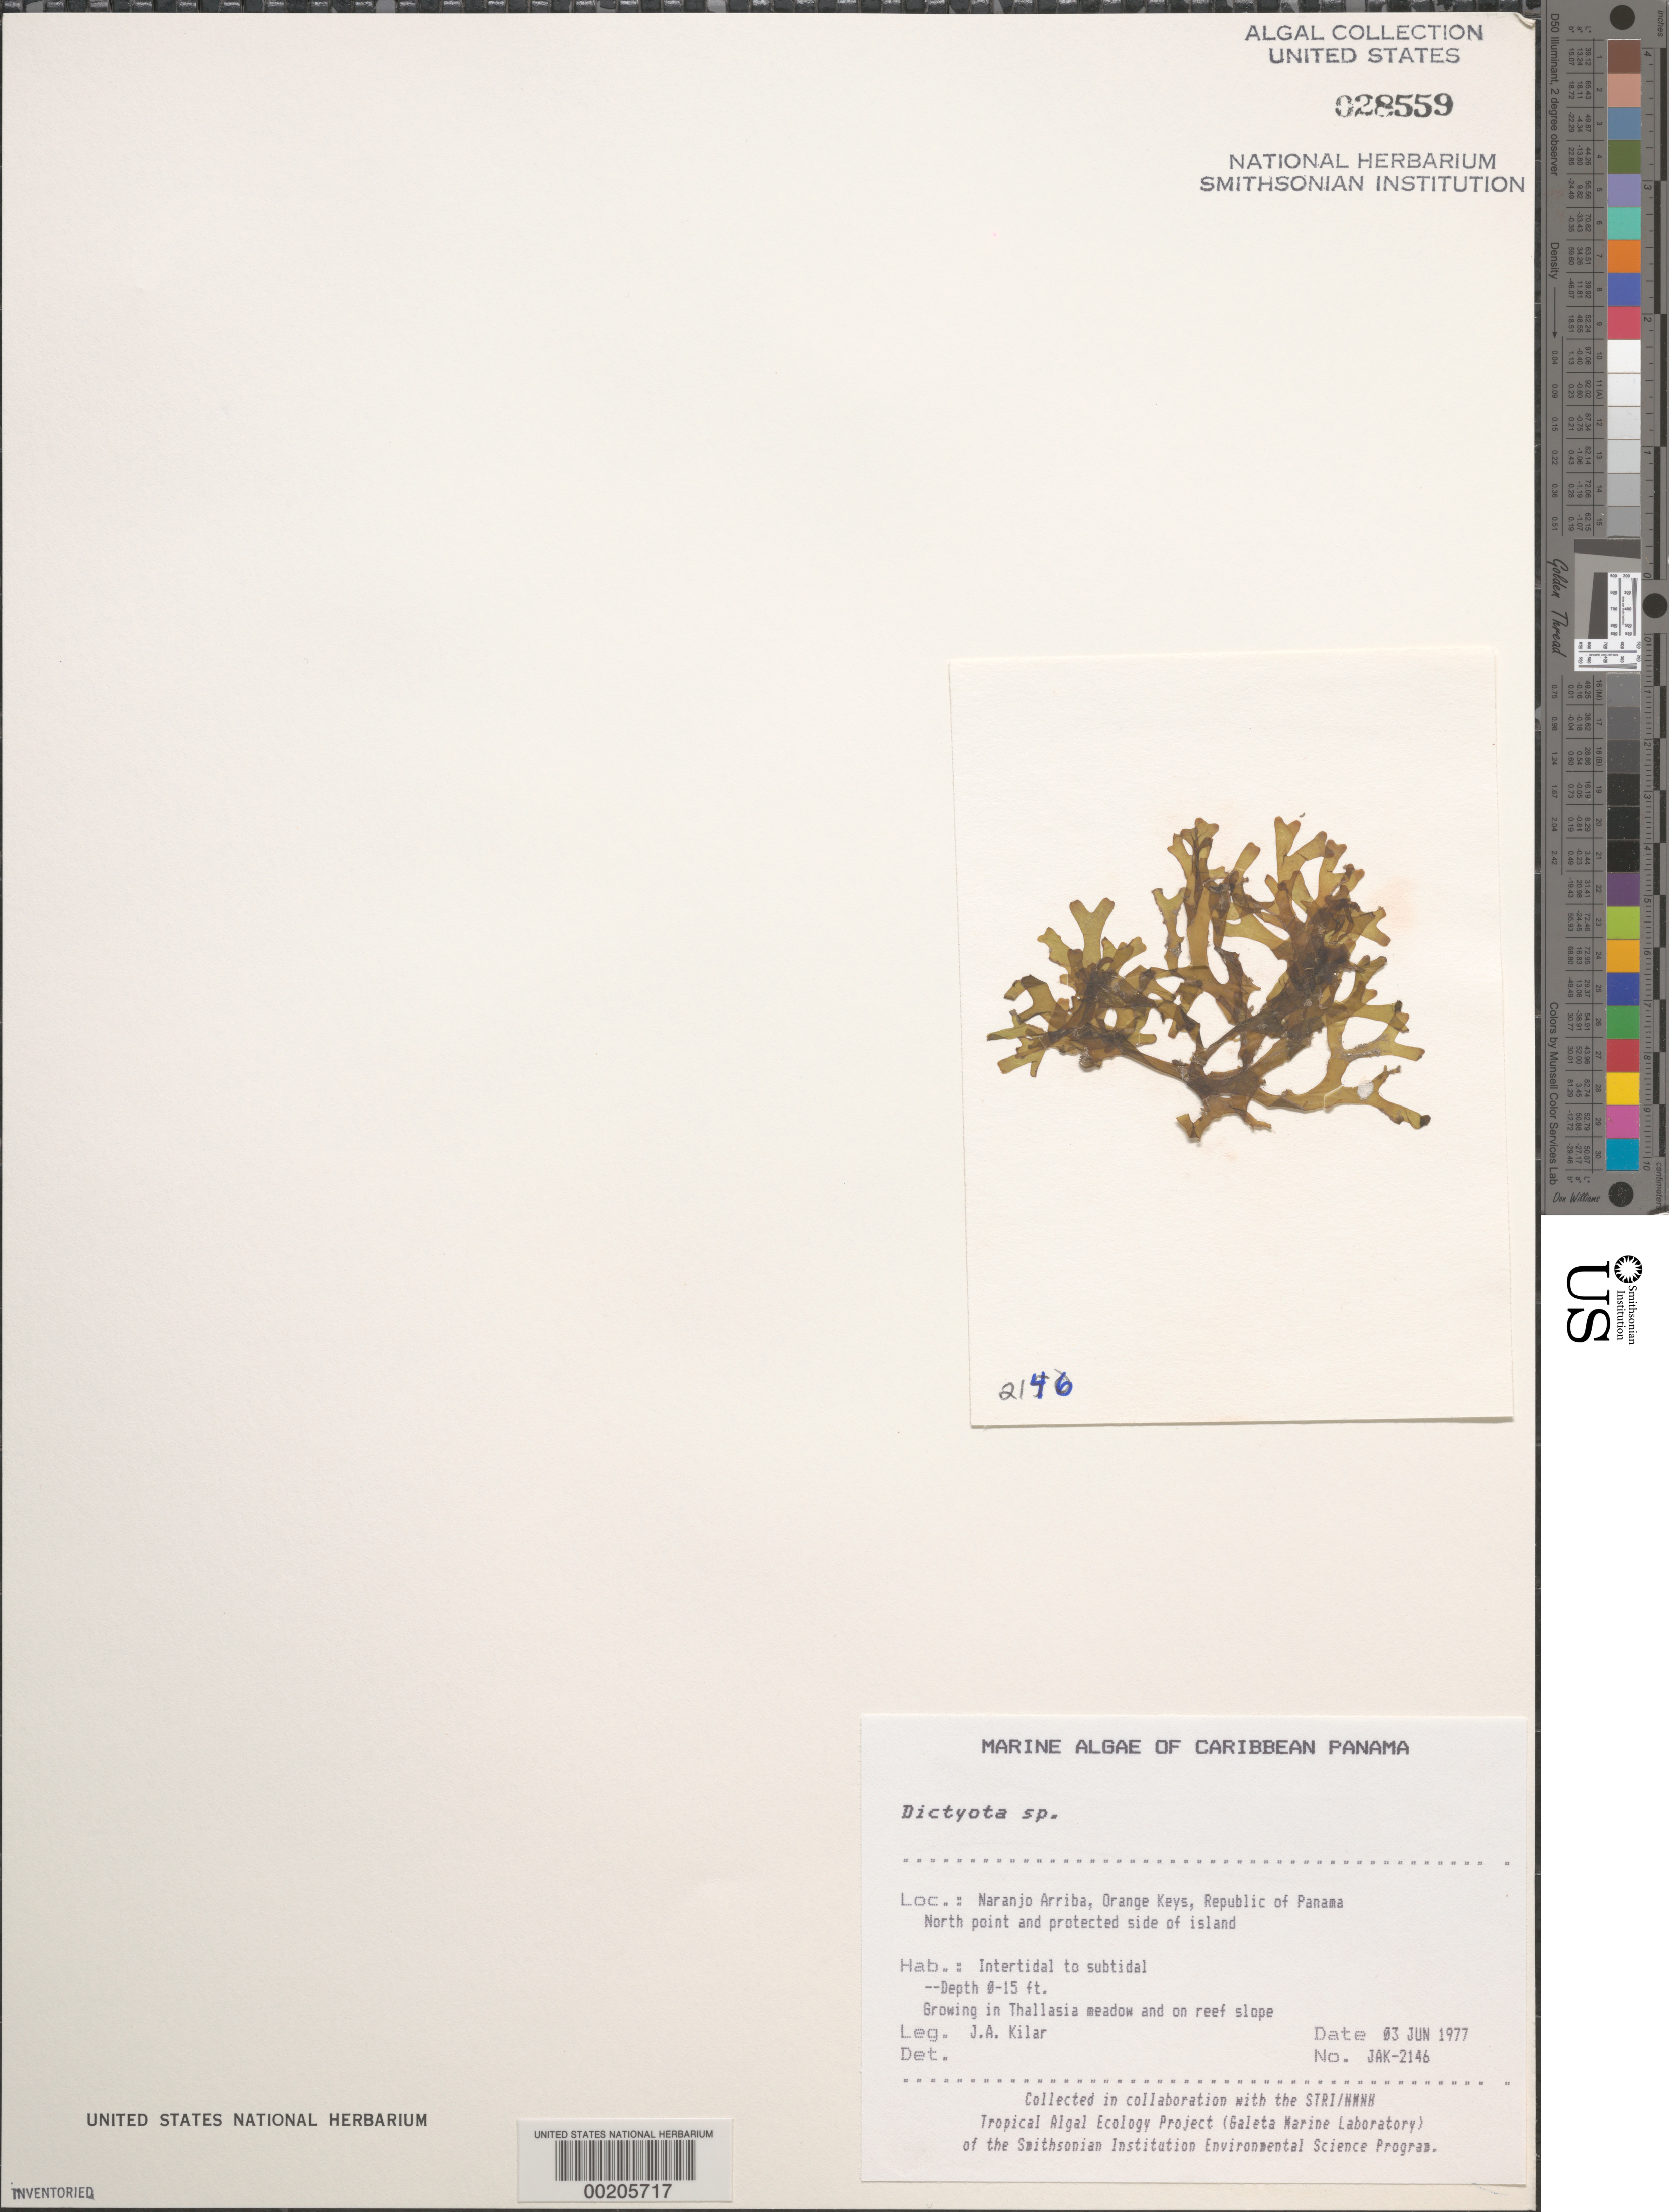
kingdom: Chromista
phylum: Ochrophyta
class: Phaeophyceae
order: Dictyotales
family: Dictyotaceae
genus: Dictyota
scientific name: Dictyota sp.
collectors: J. A. Kilar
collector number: JAK-2146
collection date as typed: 03 Jun 1977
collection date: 1977-06-03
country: Panama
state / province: Colón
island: Naranjo Arriba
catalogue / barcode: US 28559